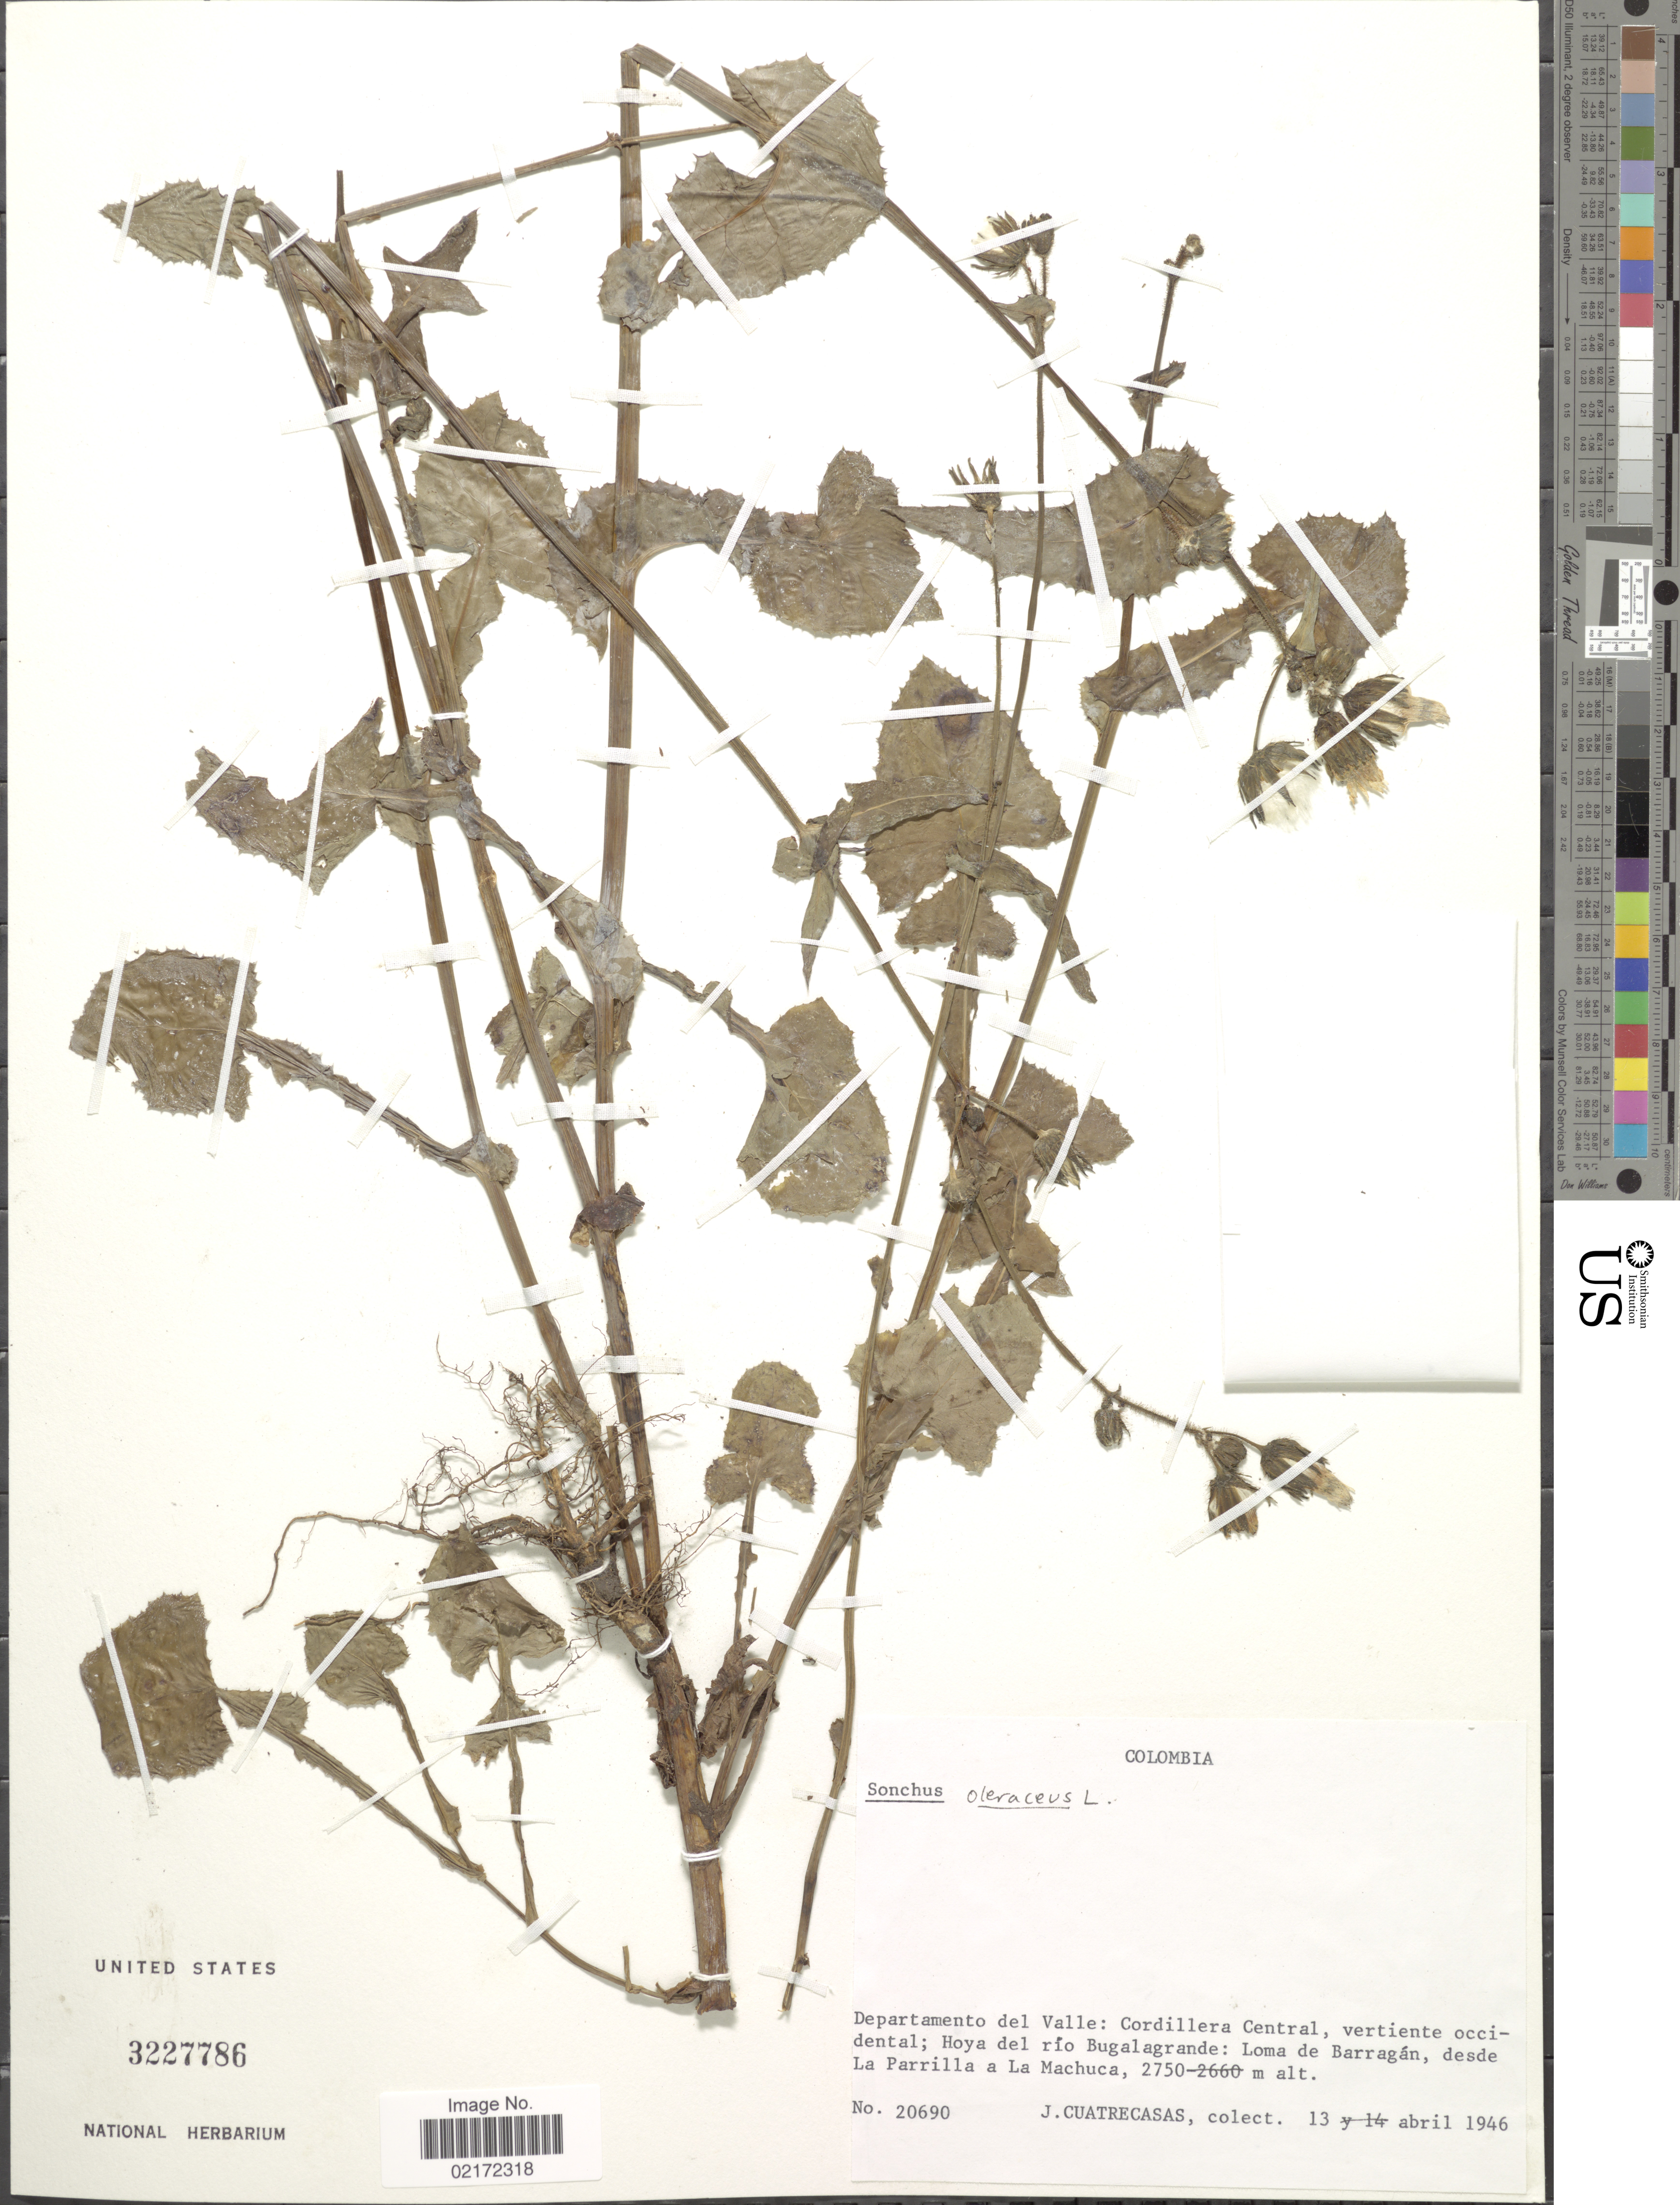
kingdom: Plantae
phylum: Tracheophyta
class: Magnoliopsida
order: Asterales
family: Asteraceae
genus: Sonchus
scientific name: Sonchus oleraceus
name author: L.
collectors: J. Cuatrecasas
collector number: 20690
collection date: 1946-04-13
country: Colombia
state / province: Valle del Cauca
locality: Departamento del Valle: Cordillera Central, vertiente occidental; Hoya del río Bugalagrande: Loma de Barragán, desde La Parrilla a La Machuca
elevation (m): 2750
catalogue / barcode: US 3227786